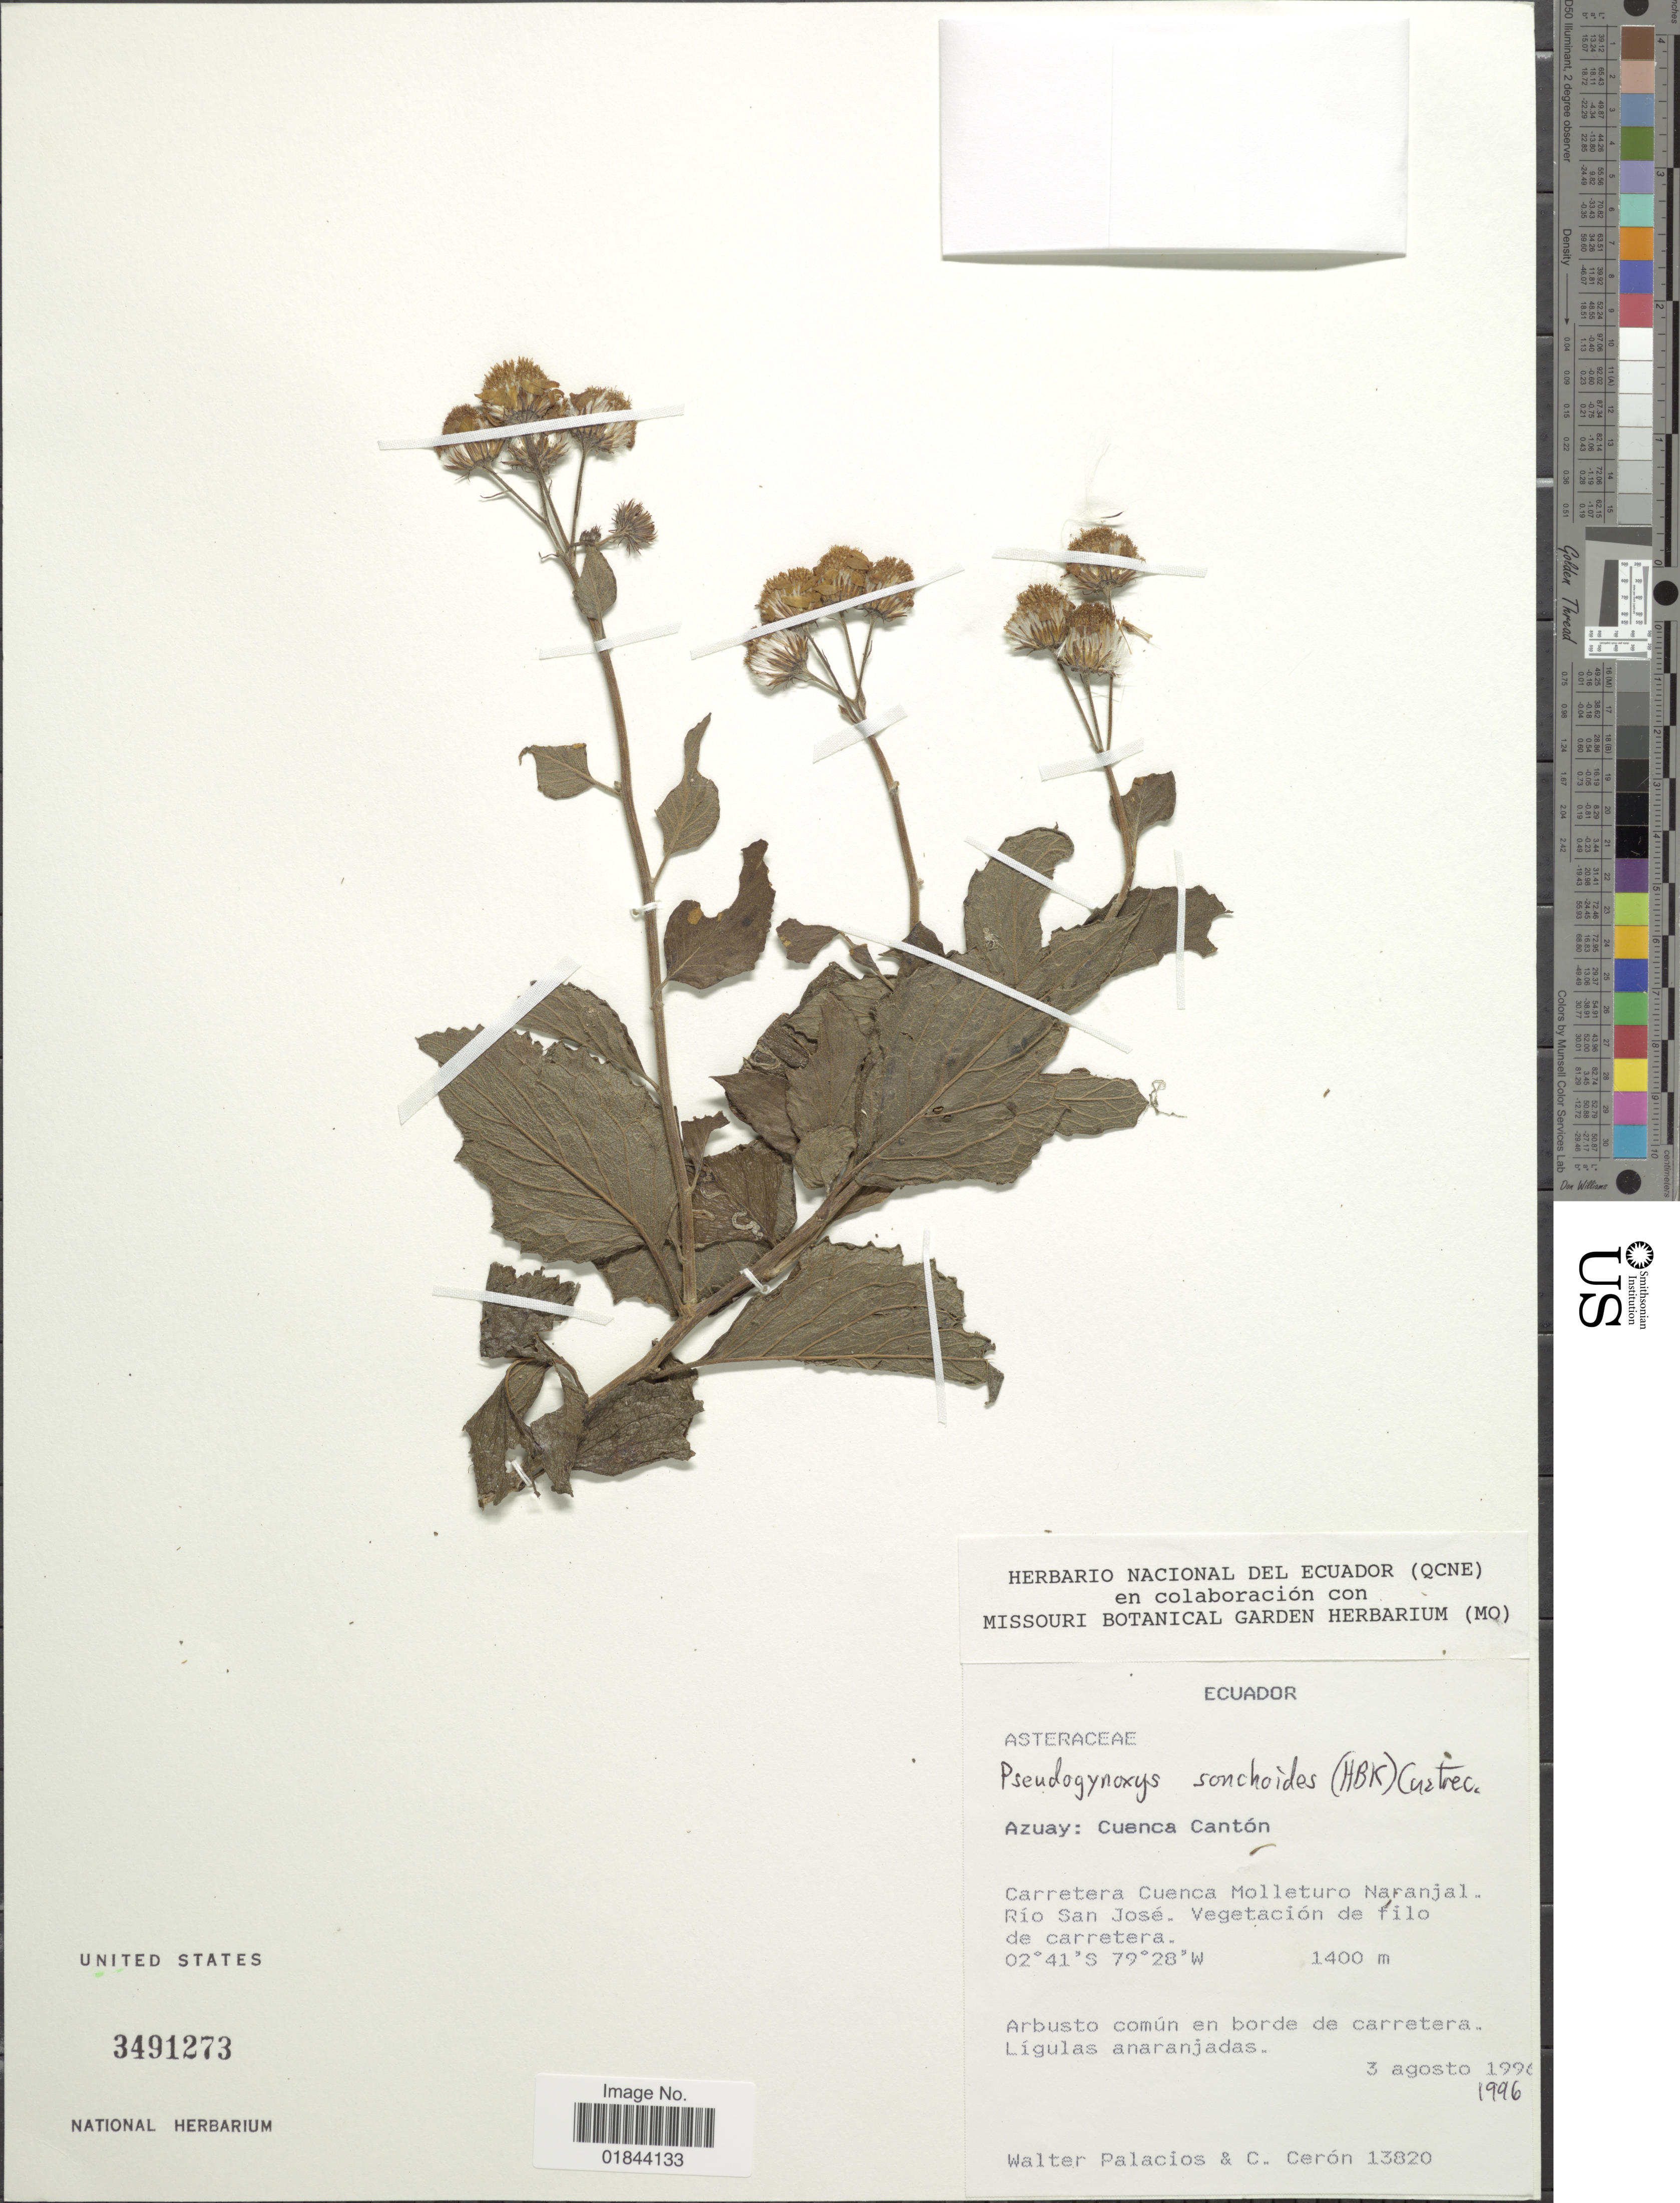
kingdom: Plantae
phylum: Tracheophyta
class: Magnoliopsida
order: Asterales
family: Asteraceae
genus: Pseudogynoxys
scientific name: Pseudogynoxys sonchoides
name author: (Kunth) Cuatrec.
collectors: W. Palacios & C. E. Cerón M.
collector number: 13820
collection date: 1996-08-03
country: Ecuador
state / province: Azuay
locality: Carretera Cuenca Molleturo Naranjal. Rio San Jose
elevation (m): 1400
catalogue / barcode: US 3491273